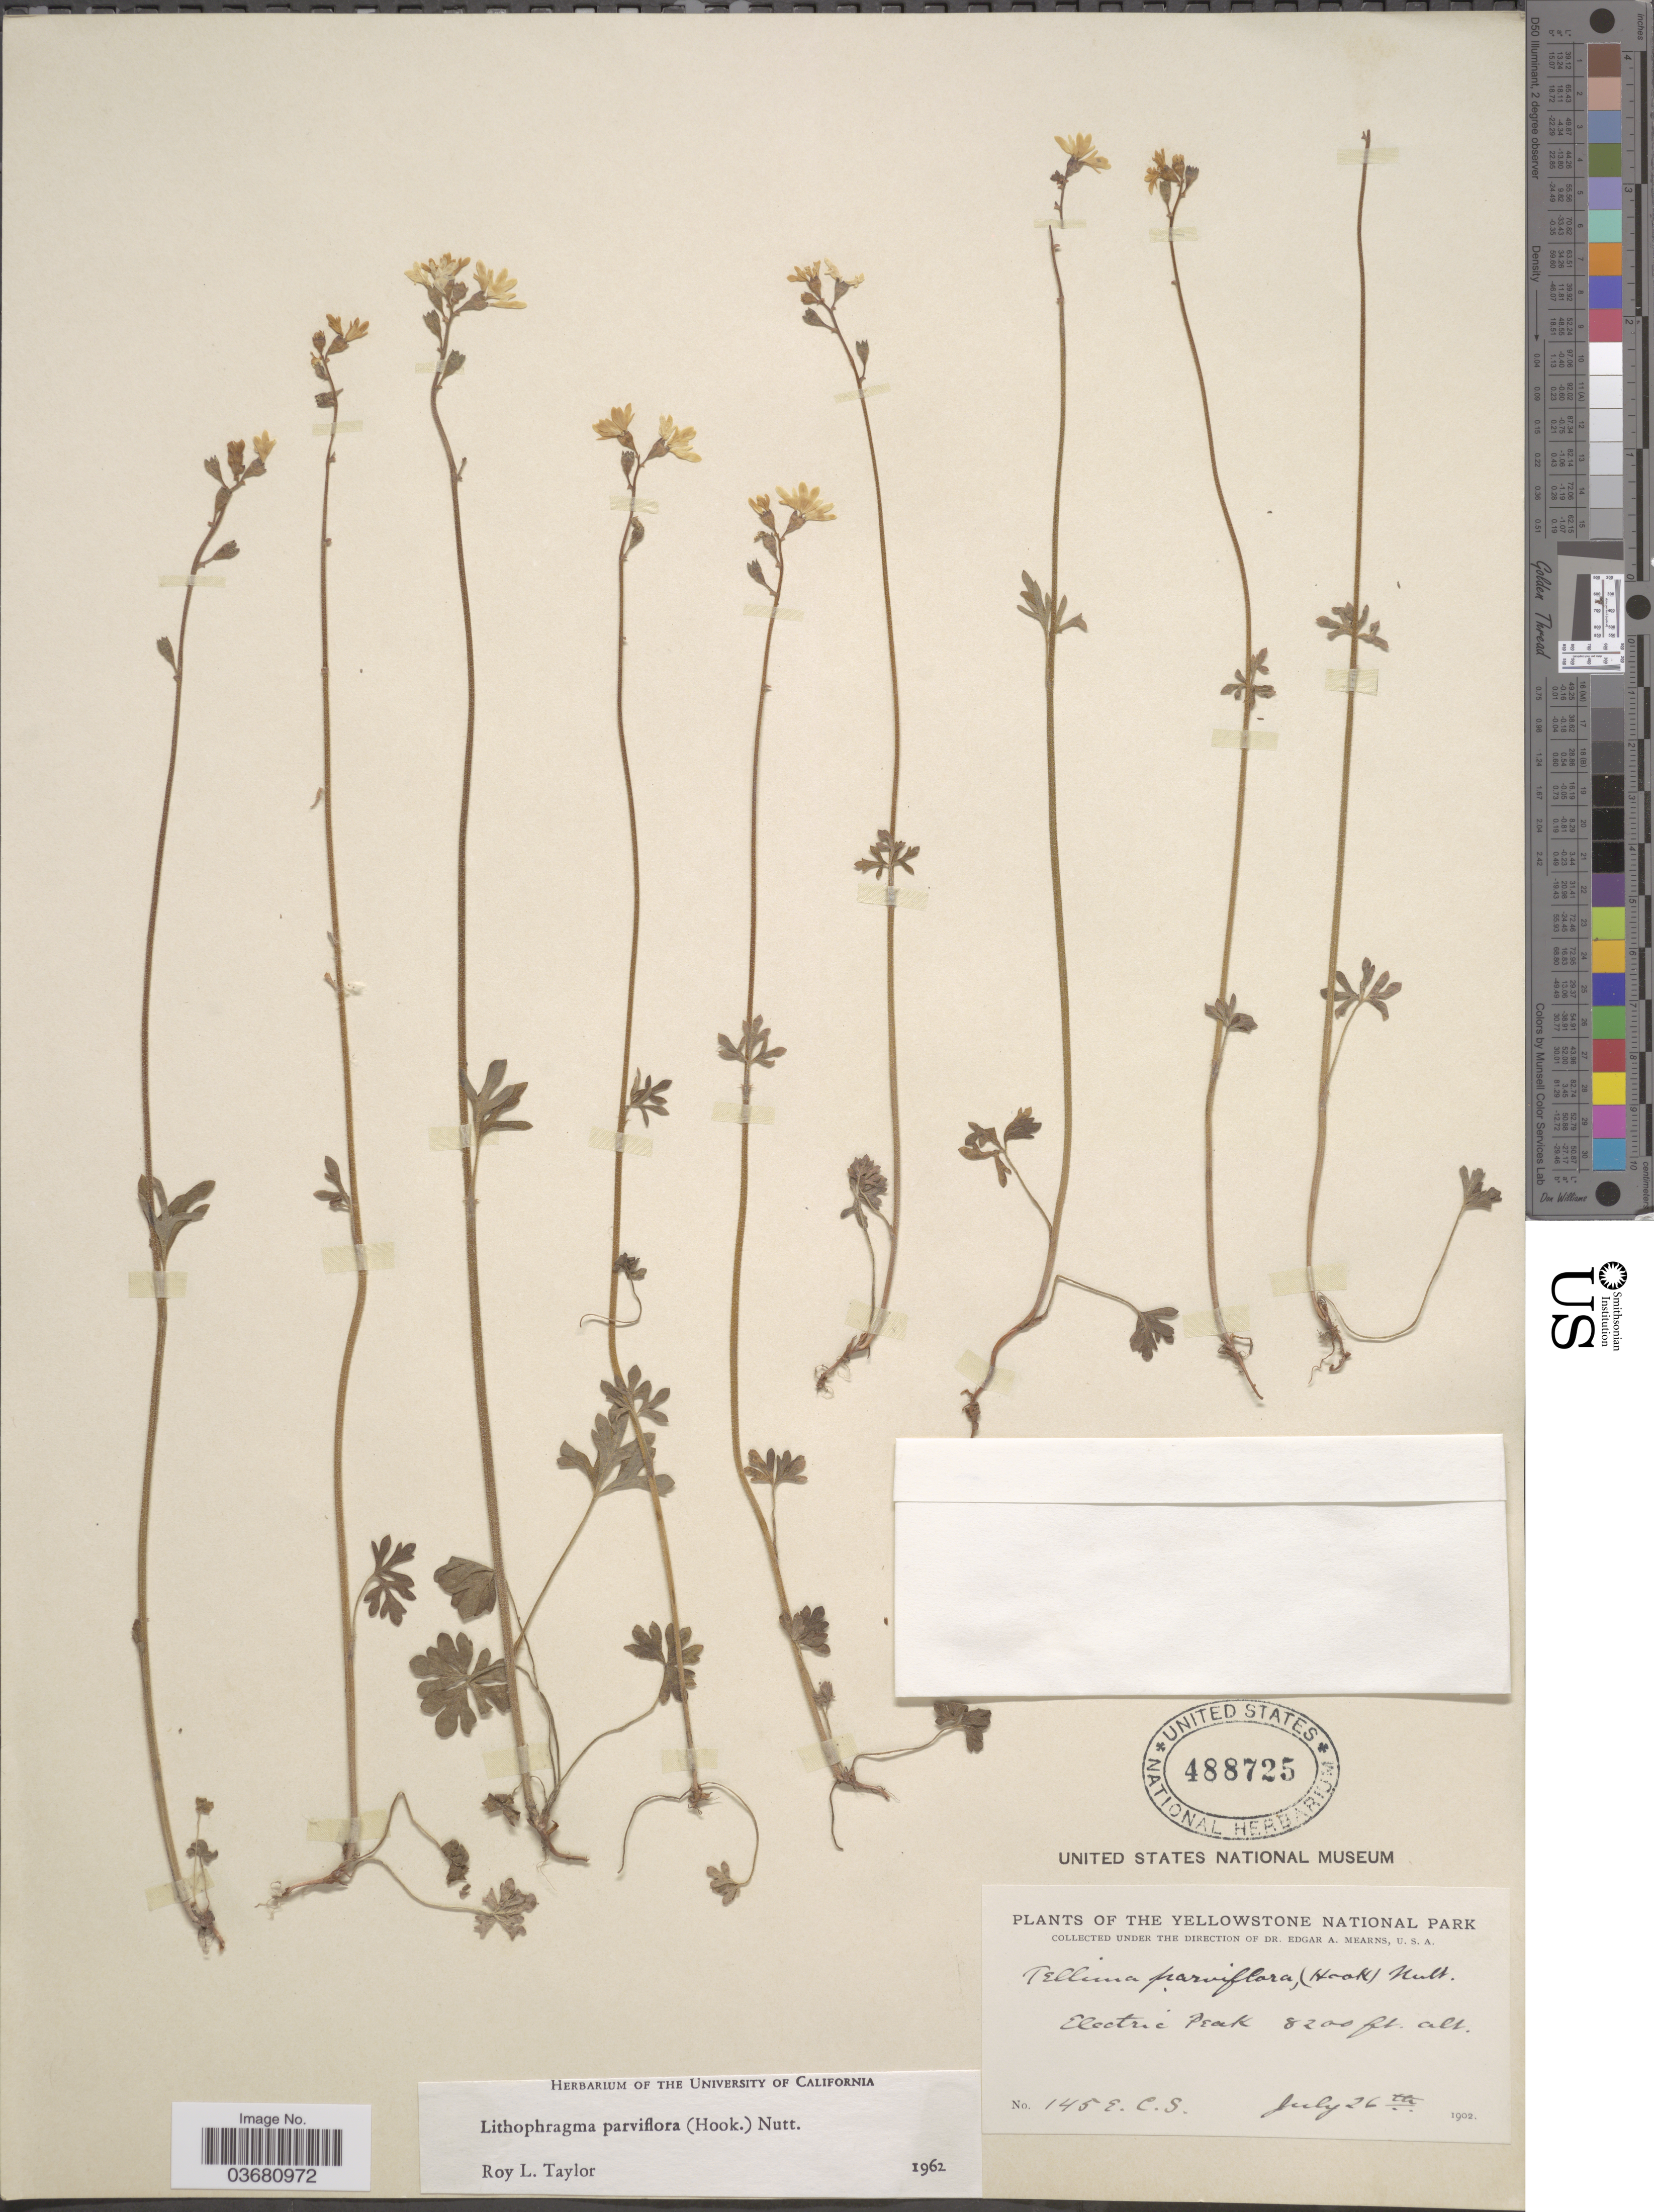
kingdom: Plantae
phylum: Tracheophyta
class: Magnoliopsida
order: Saxifragales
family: Saxifragaceae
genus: Lithophragma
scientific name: Lithophragma parviflorum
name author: (Hook.) Nutt.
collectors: E. C. S.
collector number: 1452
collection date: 1902-07-26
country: United States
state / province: Montana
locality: The Yellowstone National Park. Electric Peak.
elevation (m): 2499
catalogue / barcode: US 488725